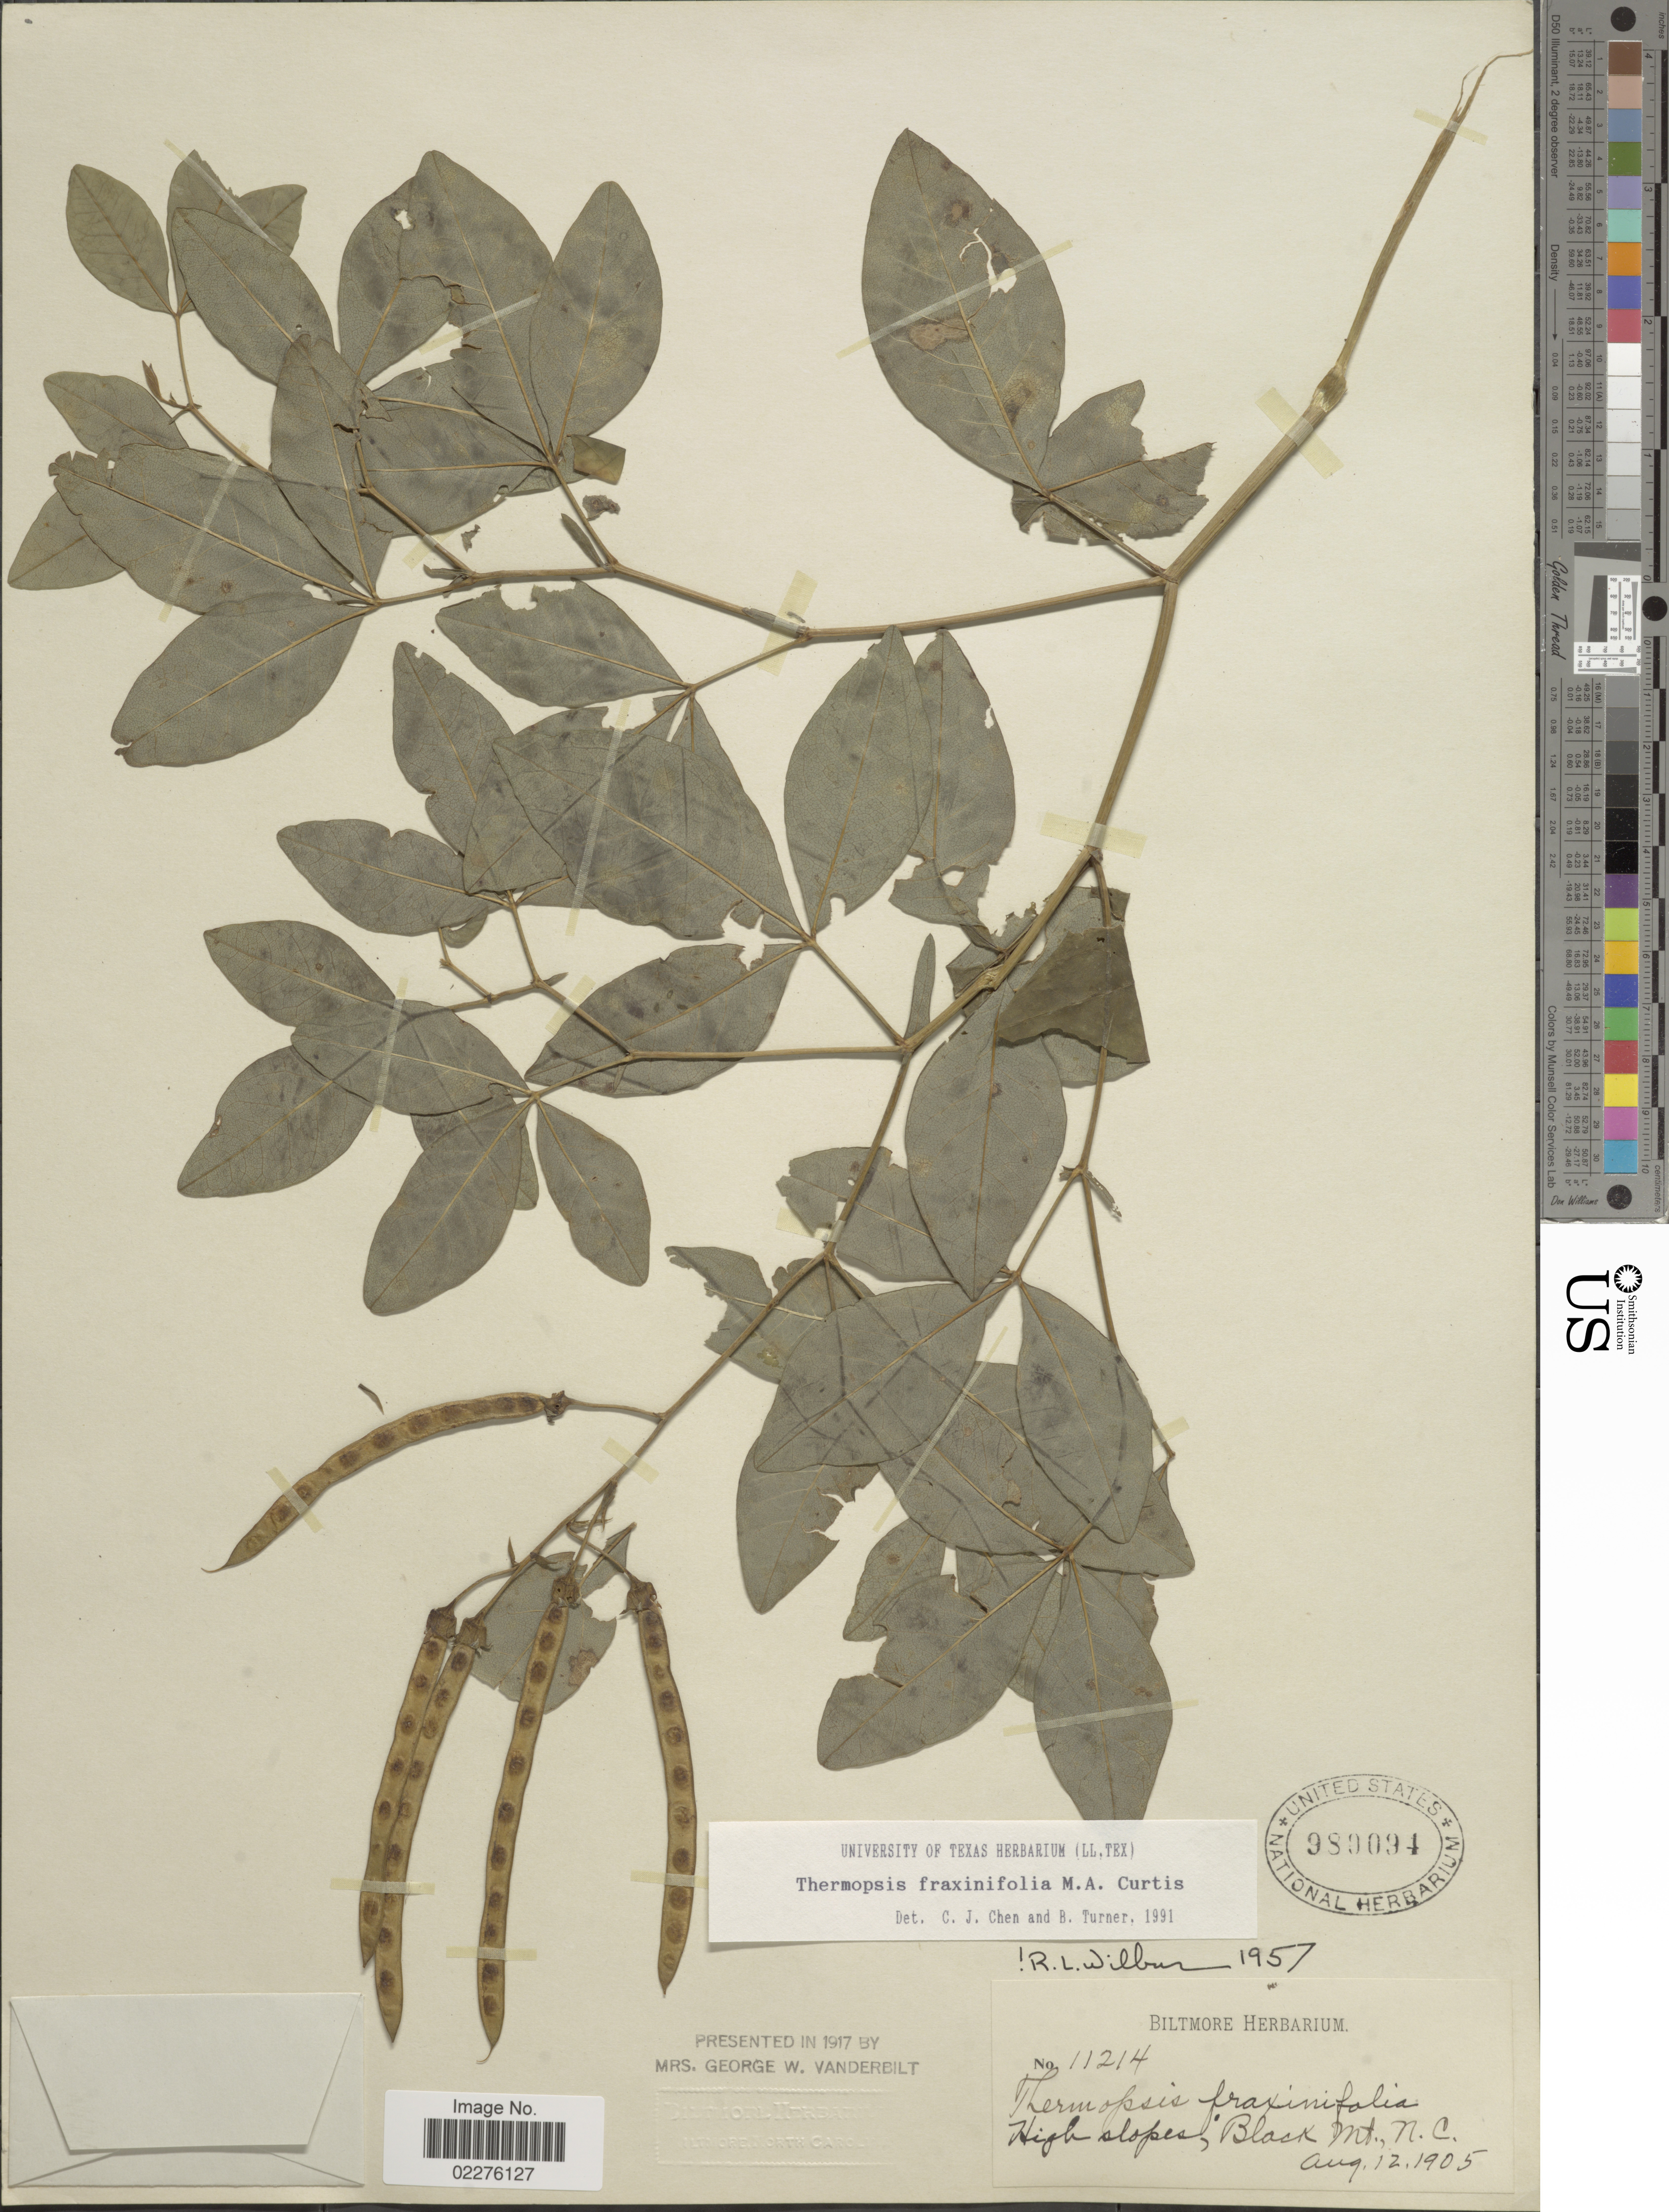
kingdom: Plantae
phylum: Tracheophyta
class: Magnoliopsida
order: Fabales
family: Fabaceae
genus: Thermopsis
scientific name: Thermopsis fraxinifolia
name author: M.A. Curtis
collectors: ex herb. Biltmore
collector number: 11214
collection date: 1905-08-12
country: United States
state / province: North Carolina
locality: High slopes, Black Mt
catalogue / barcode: US 980094